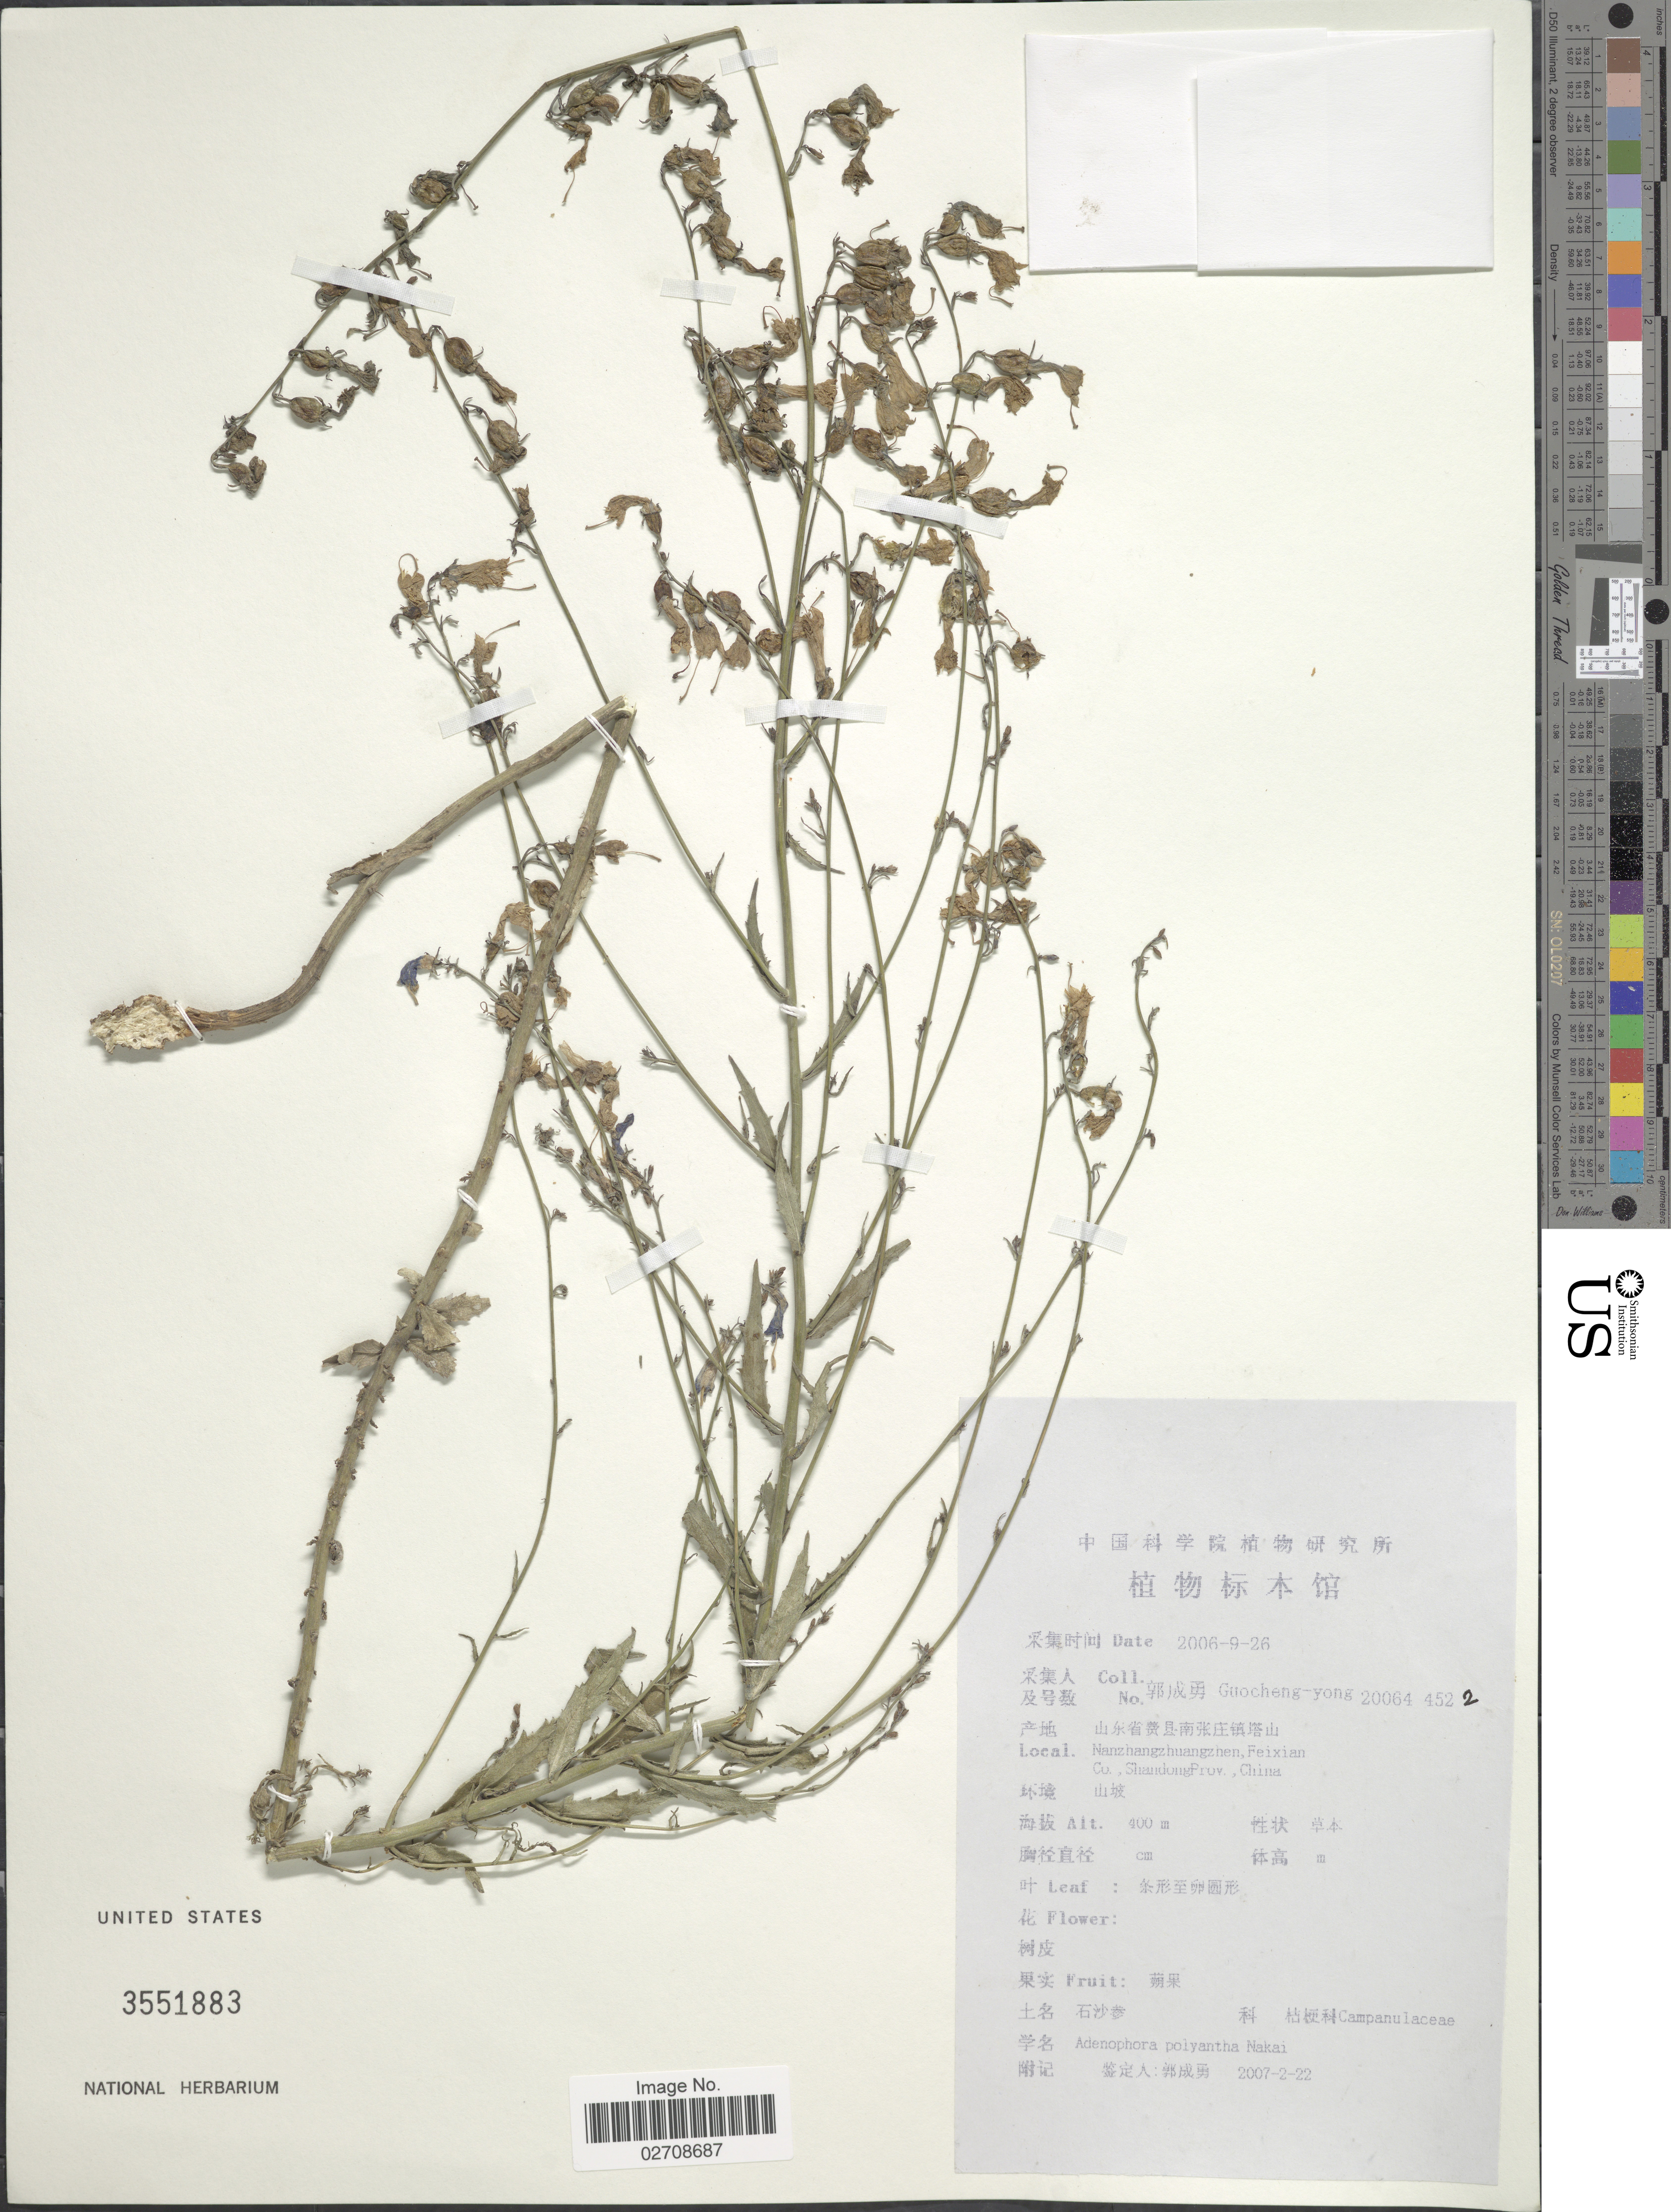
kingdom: Plantae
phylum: Tracheophyta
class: Magnoliopsida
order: Asterales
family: Campanulaceae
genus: Adenophora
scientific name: Adenophora polyantha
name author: Nakai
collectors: Guo cheng-yong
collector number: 200644522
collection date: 2006-09-26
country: China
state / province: Shandong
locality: Nanzhangzhuangzhen, Feixian Co., Shandong Prov. China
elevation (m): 400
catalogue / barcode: US 3551883